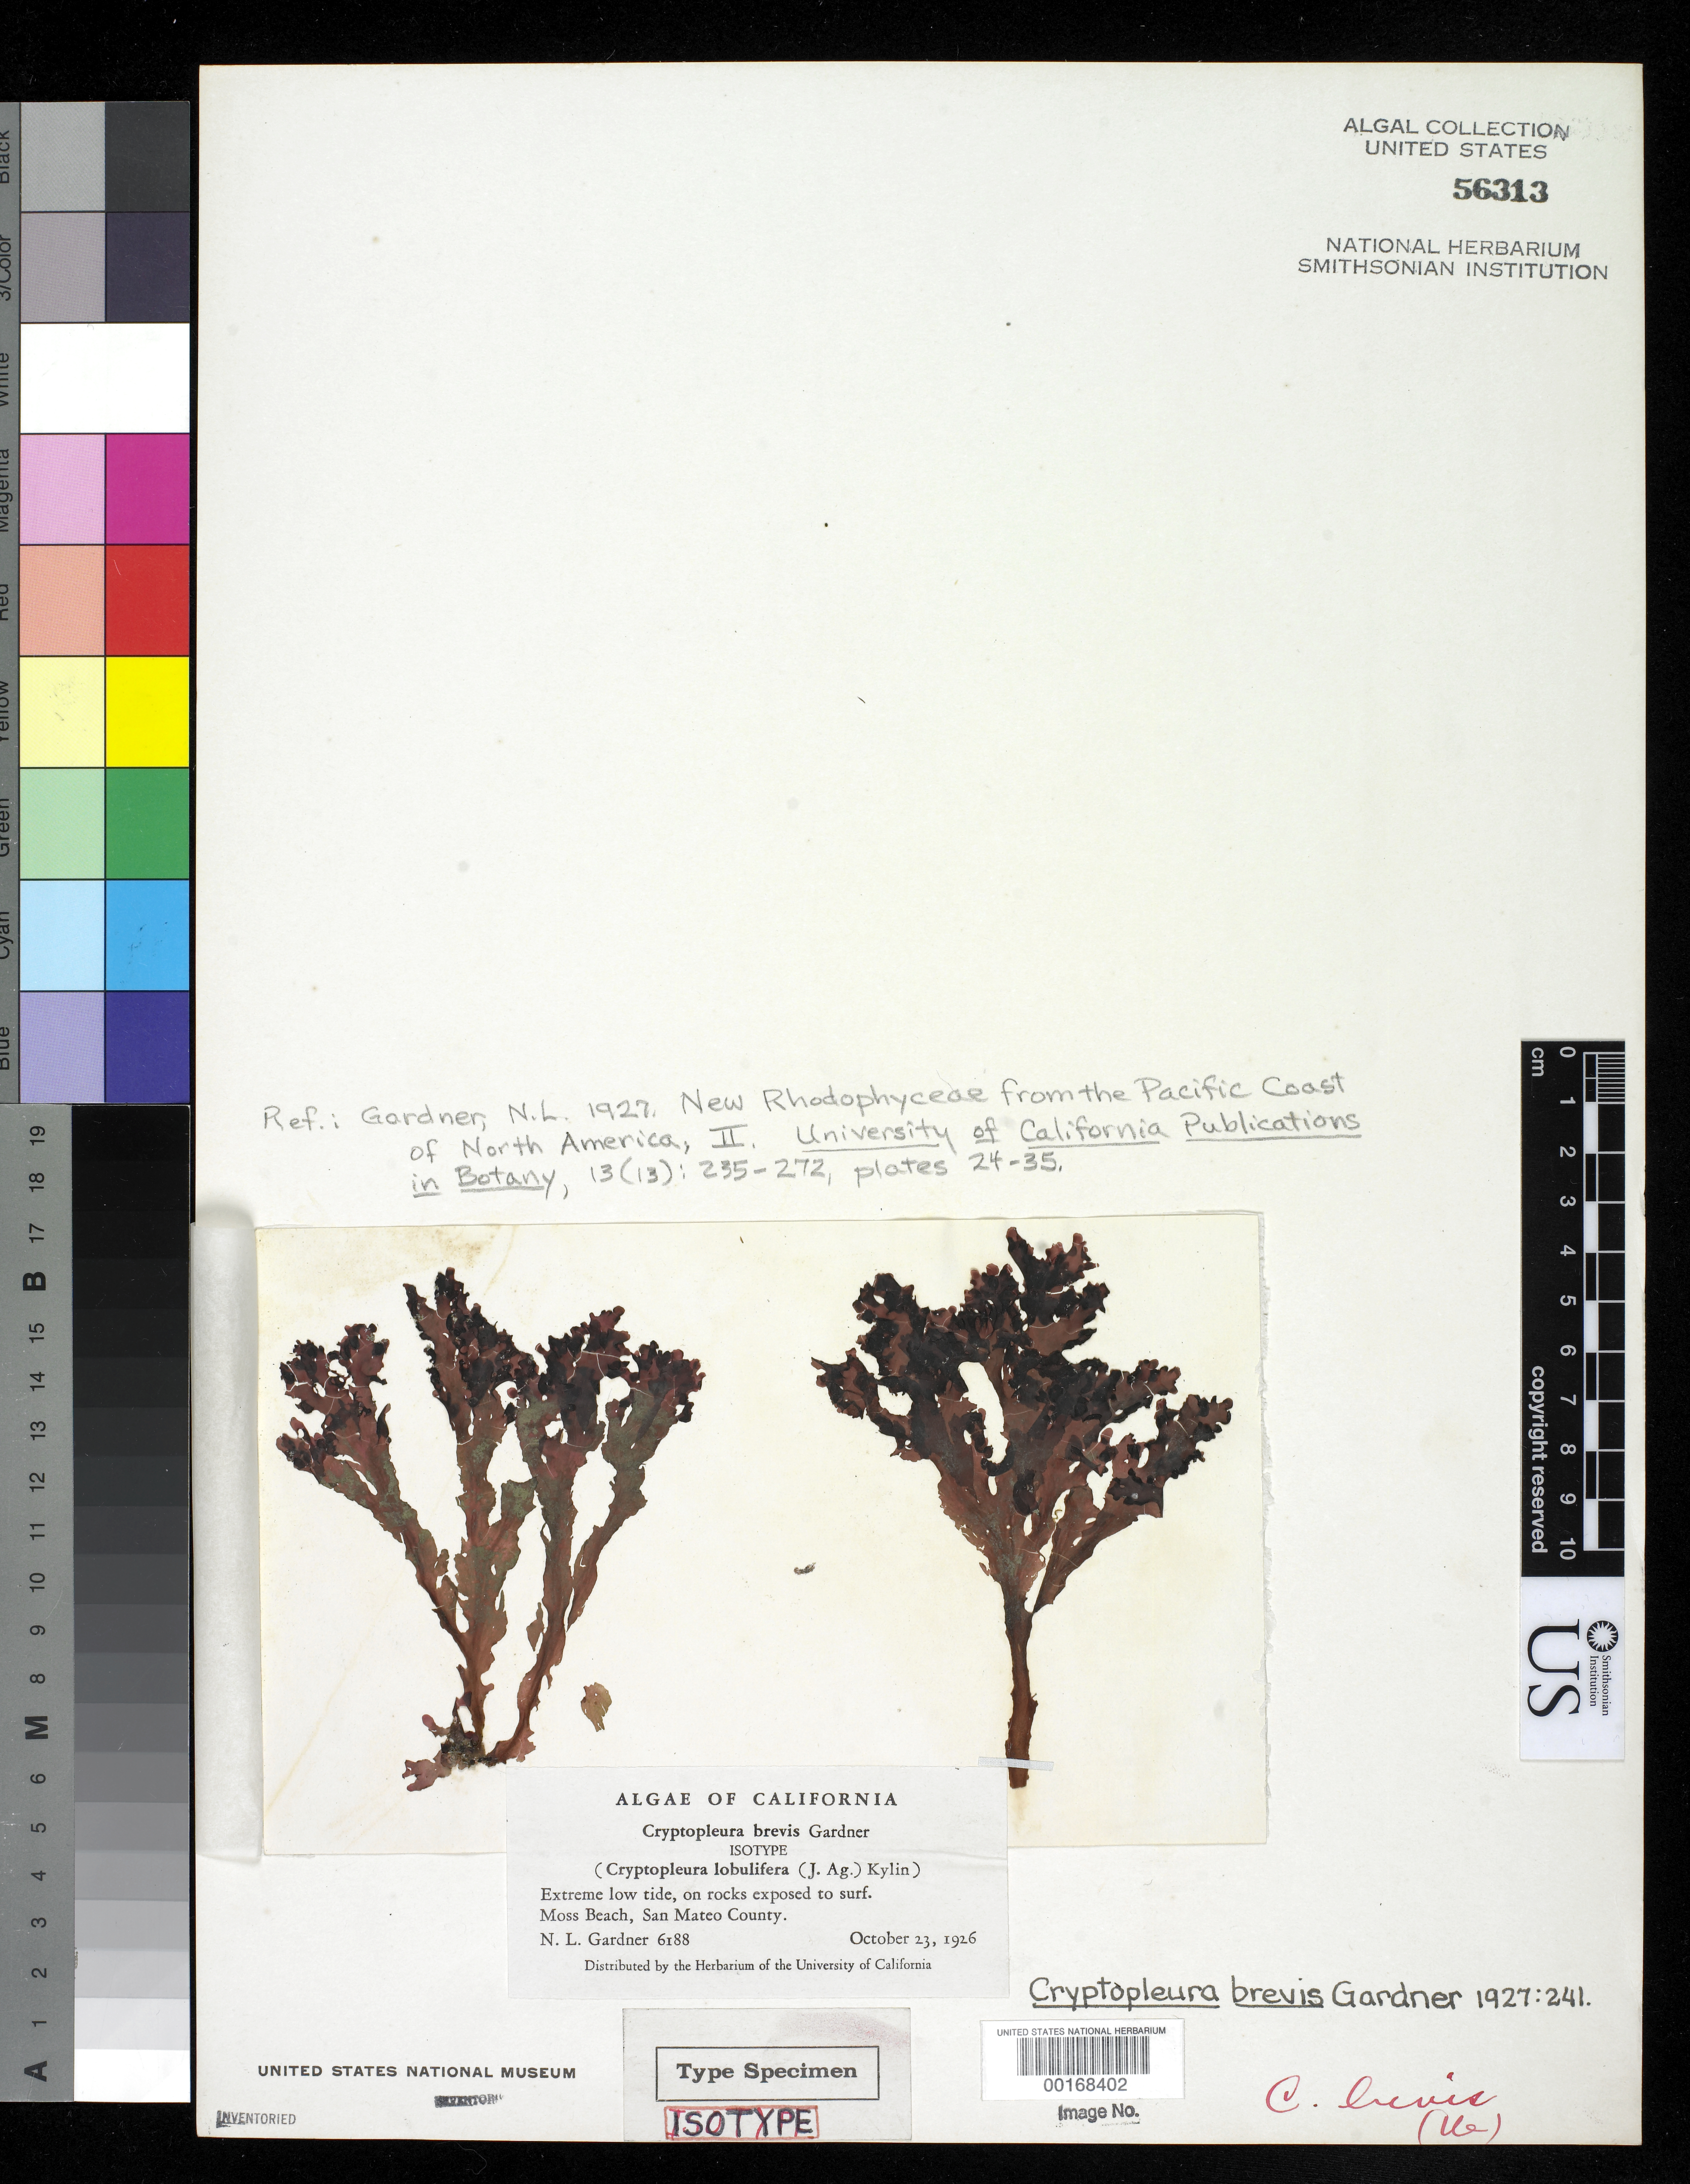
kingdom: Plantae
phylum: Rhodophyta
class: Florideophyceae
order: Ceramiales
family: Delesseriaceae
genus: Cryptopleura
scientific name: Cryptopleura brevis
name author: N.L. Gardner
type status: Isotype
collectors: N. Gardner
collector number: NLG 6188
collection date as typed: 23 Oct 1926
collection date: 1926-10-23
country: United States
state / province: California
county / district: San Mateo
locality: Moss Beach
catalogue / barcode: US 56313